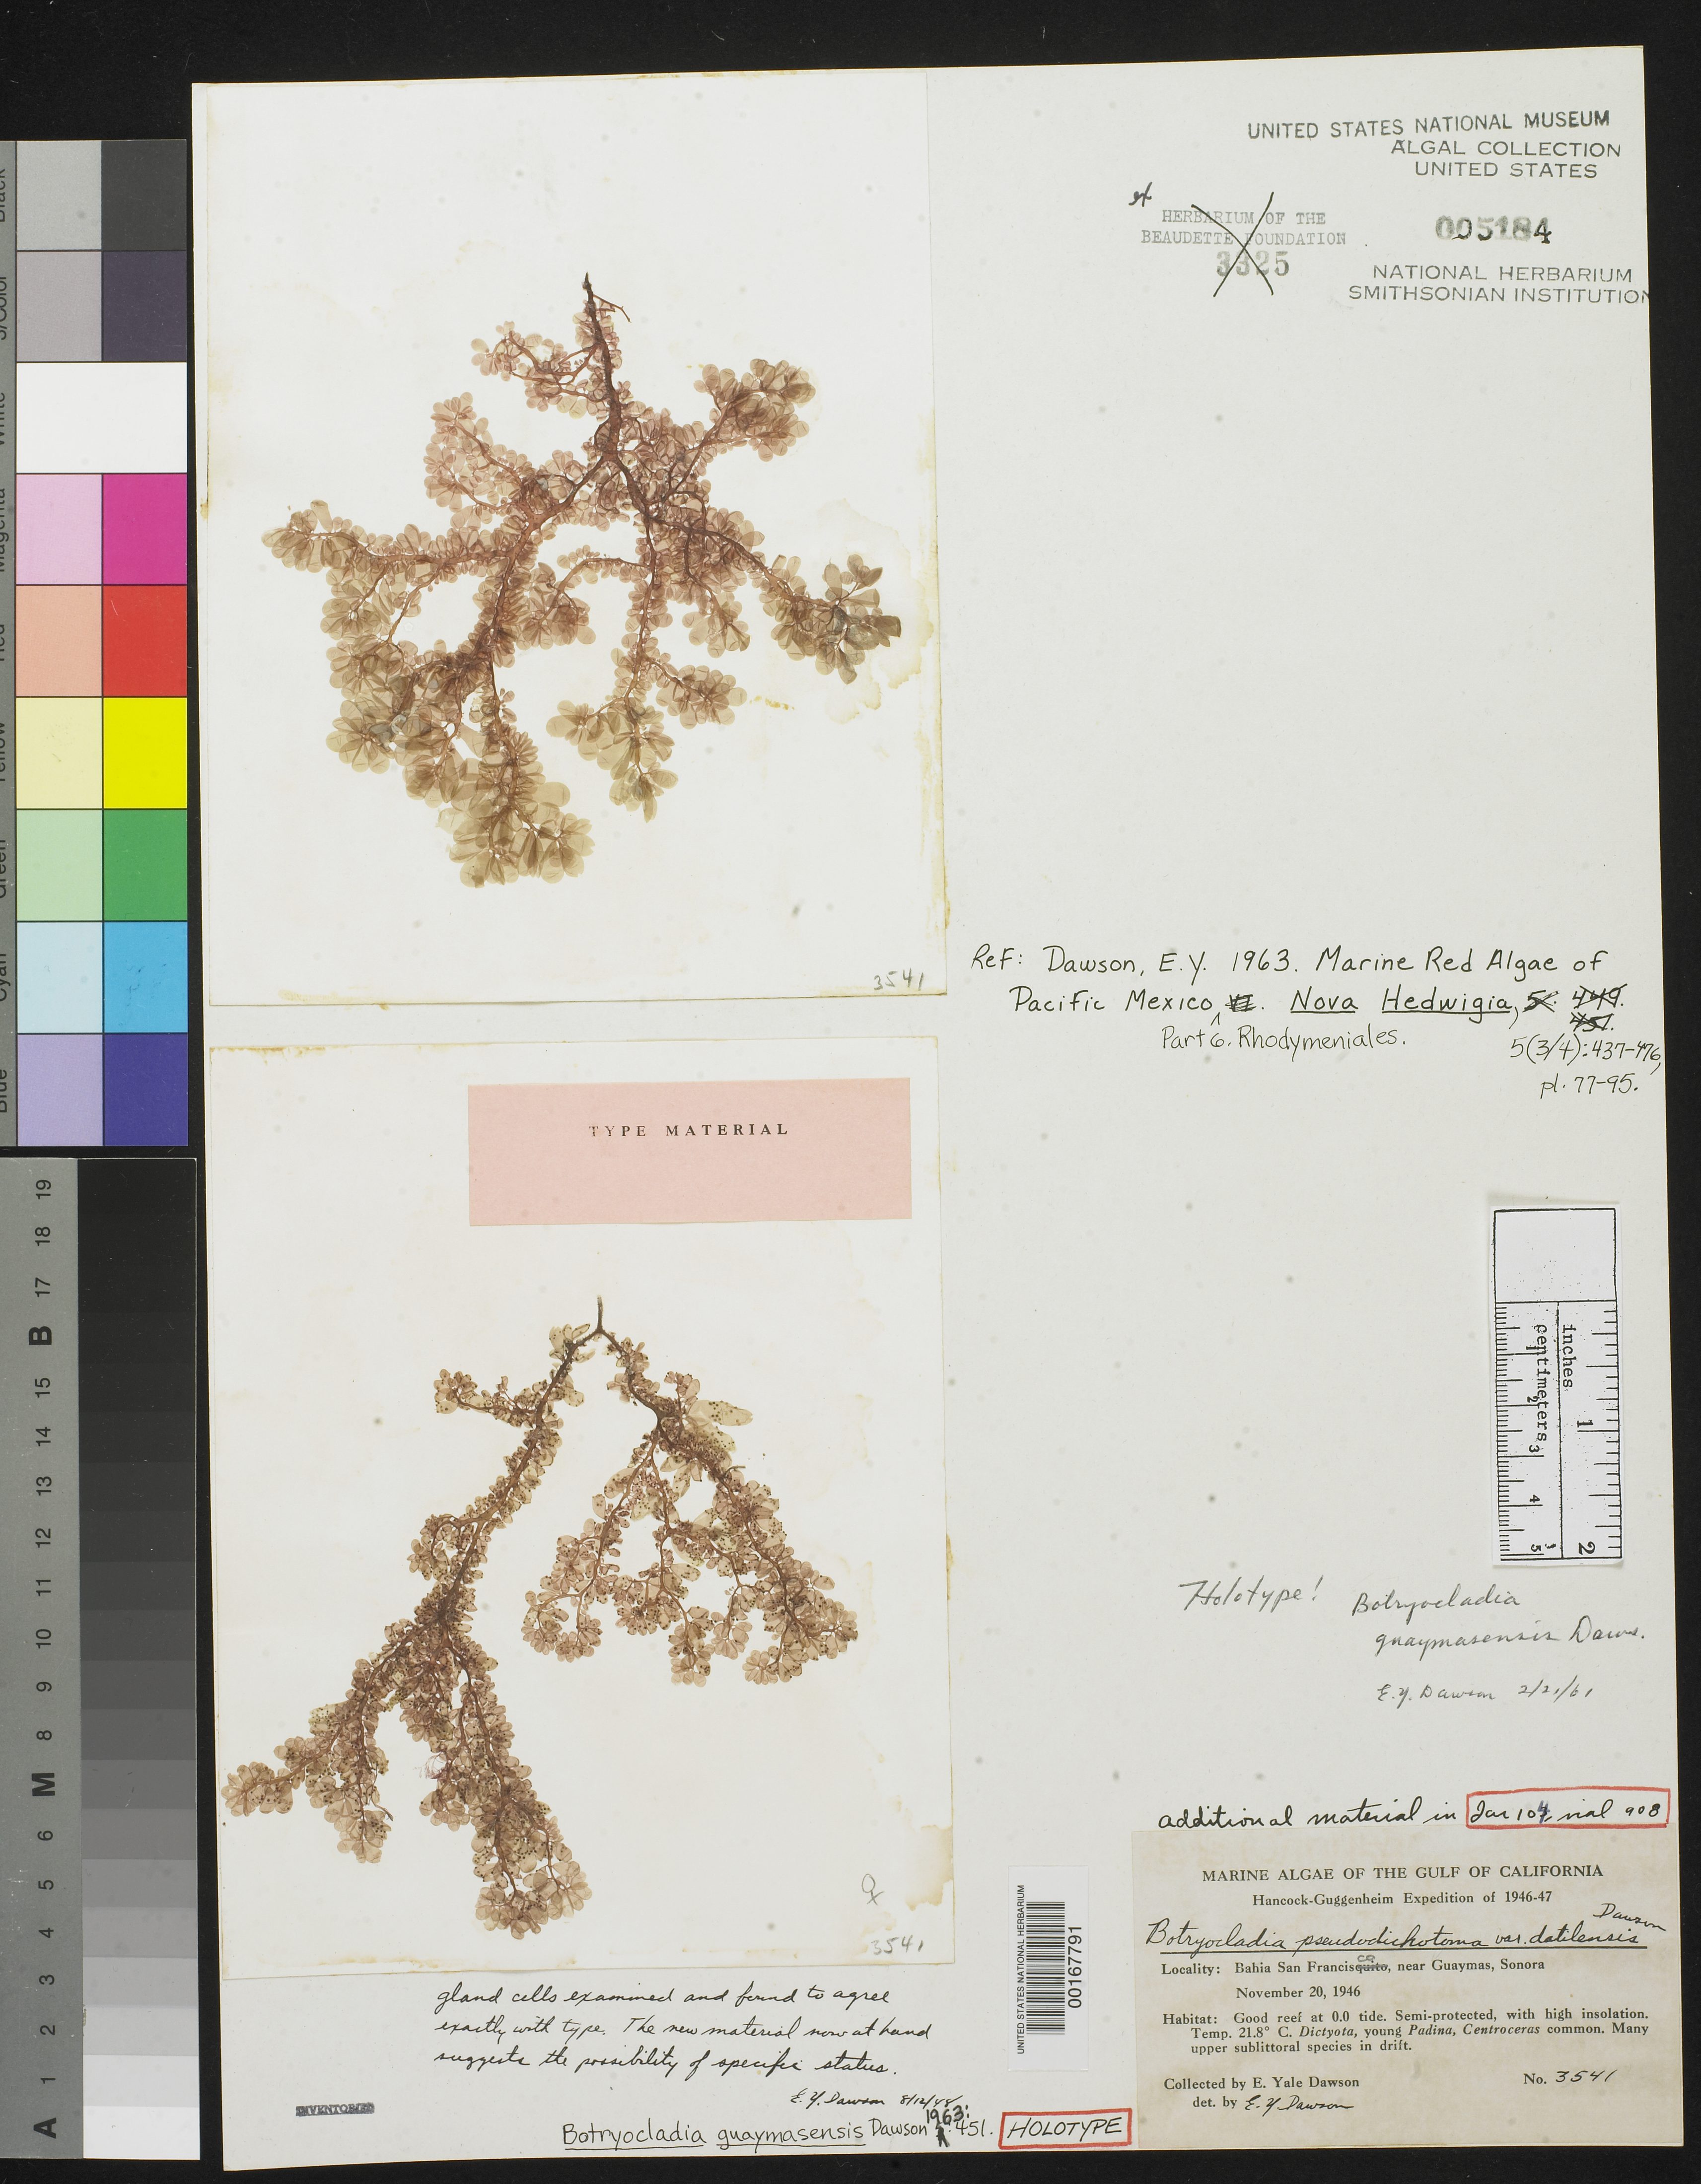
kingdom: Plantae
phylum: Rhodophyta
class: Florideophyceae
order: Rhodymeniales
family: Rhodymeniaceae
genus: Botryocladia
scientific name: Botryocladia guaymasensis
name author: E.Y. Dawson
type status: Holotype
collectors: E. Y. Dawson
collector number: EYD 3541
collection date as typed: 20 Nov 1946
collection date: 1946-11-20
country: Mexico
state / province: Sonora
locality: Bahia San Francisco, near Guaymas.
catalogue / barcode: US 5184